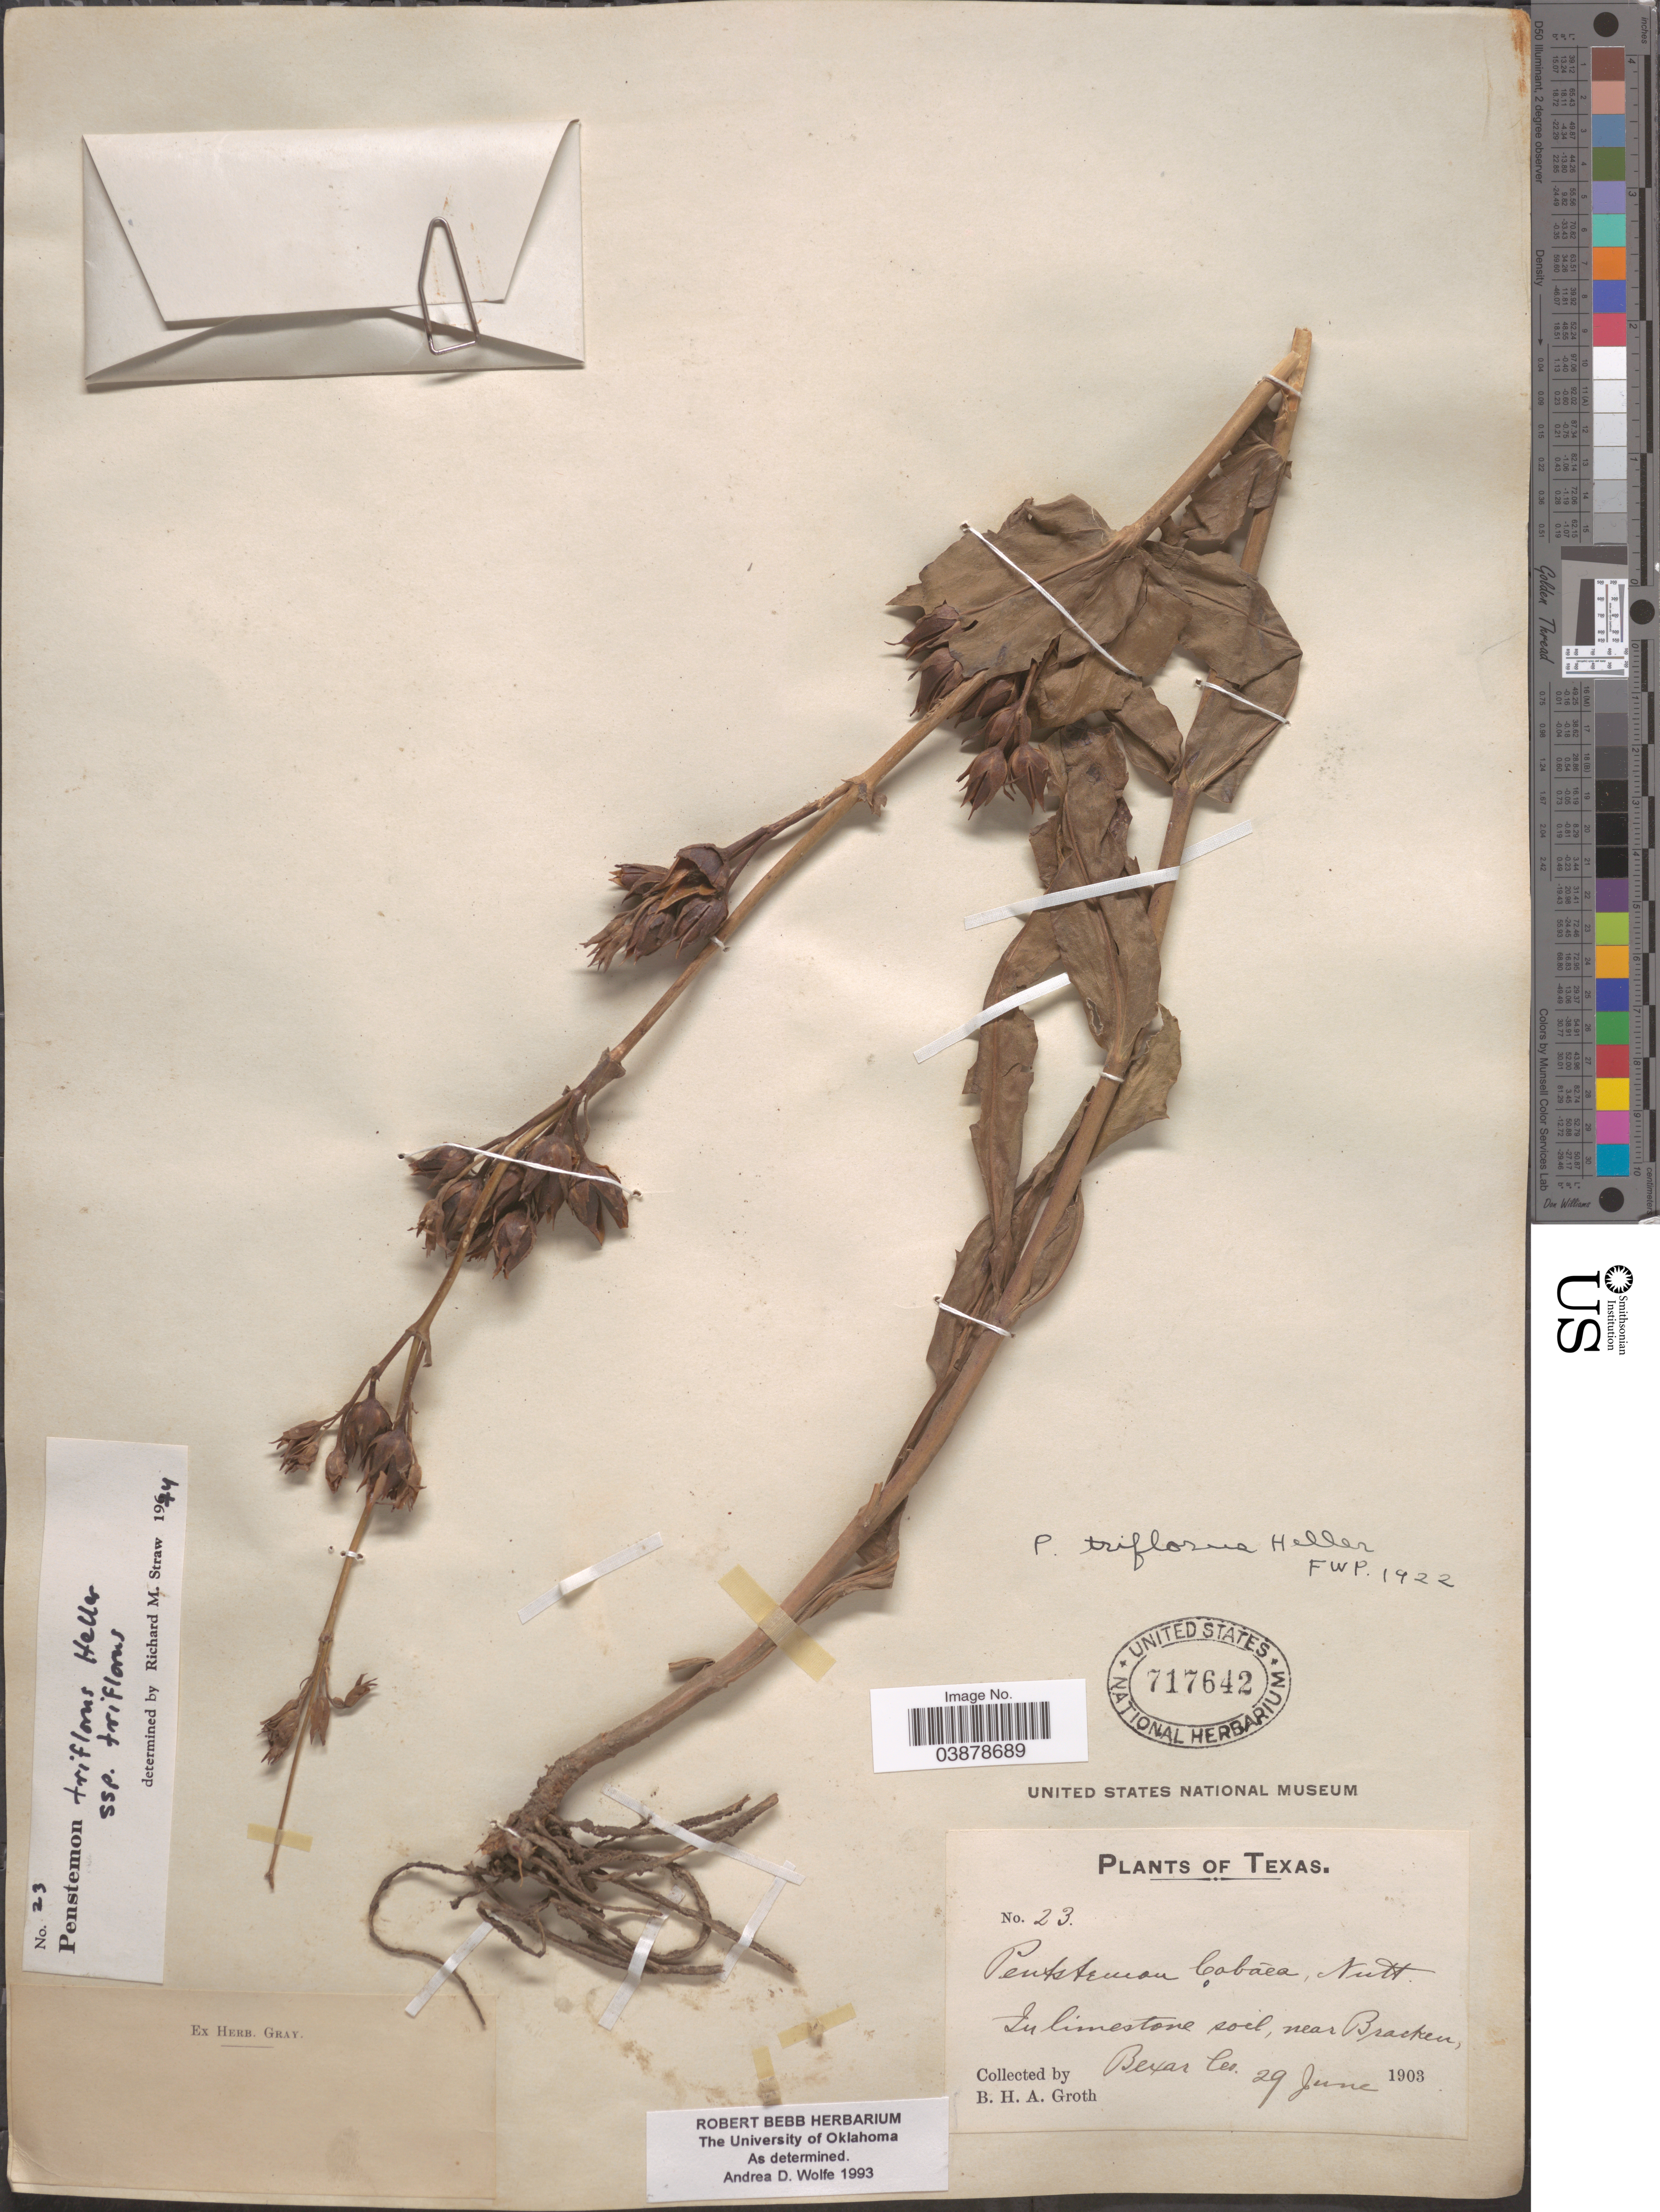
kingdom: Plantae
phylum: Tracheophyta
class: Magnoliopsida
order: Lamiales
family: Plantaginaceae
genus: Penstemon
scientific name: Penstemon triflorus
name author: A. Heller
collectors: B. Groth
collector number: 23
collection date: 1903-06-29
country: United States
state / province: Texas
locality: In limestone soil, near Bracken, Bexar Co.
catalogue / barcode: US 717642